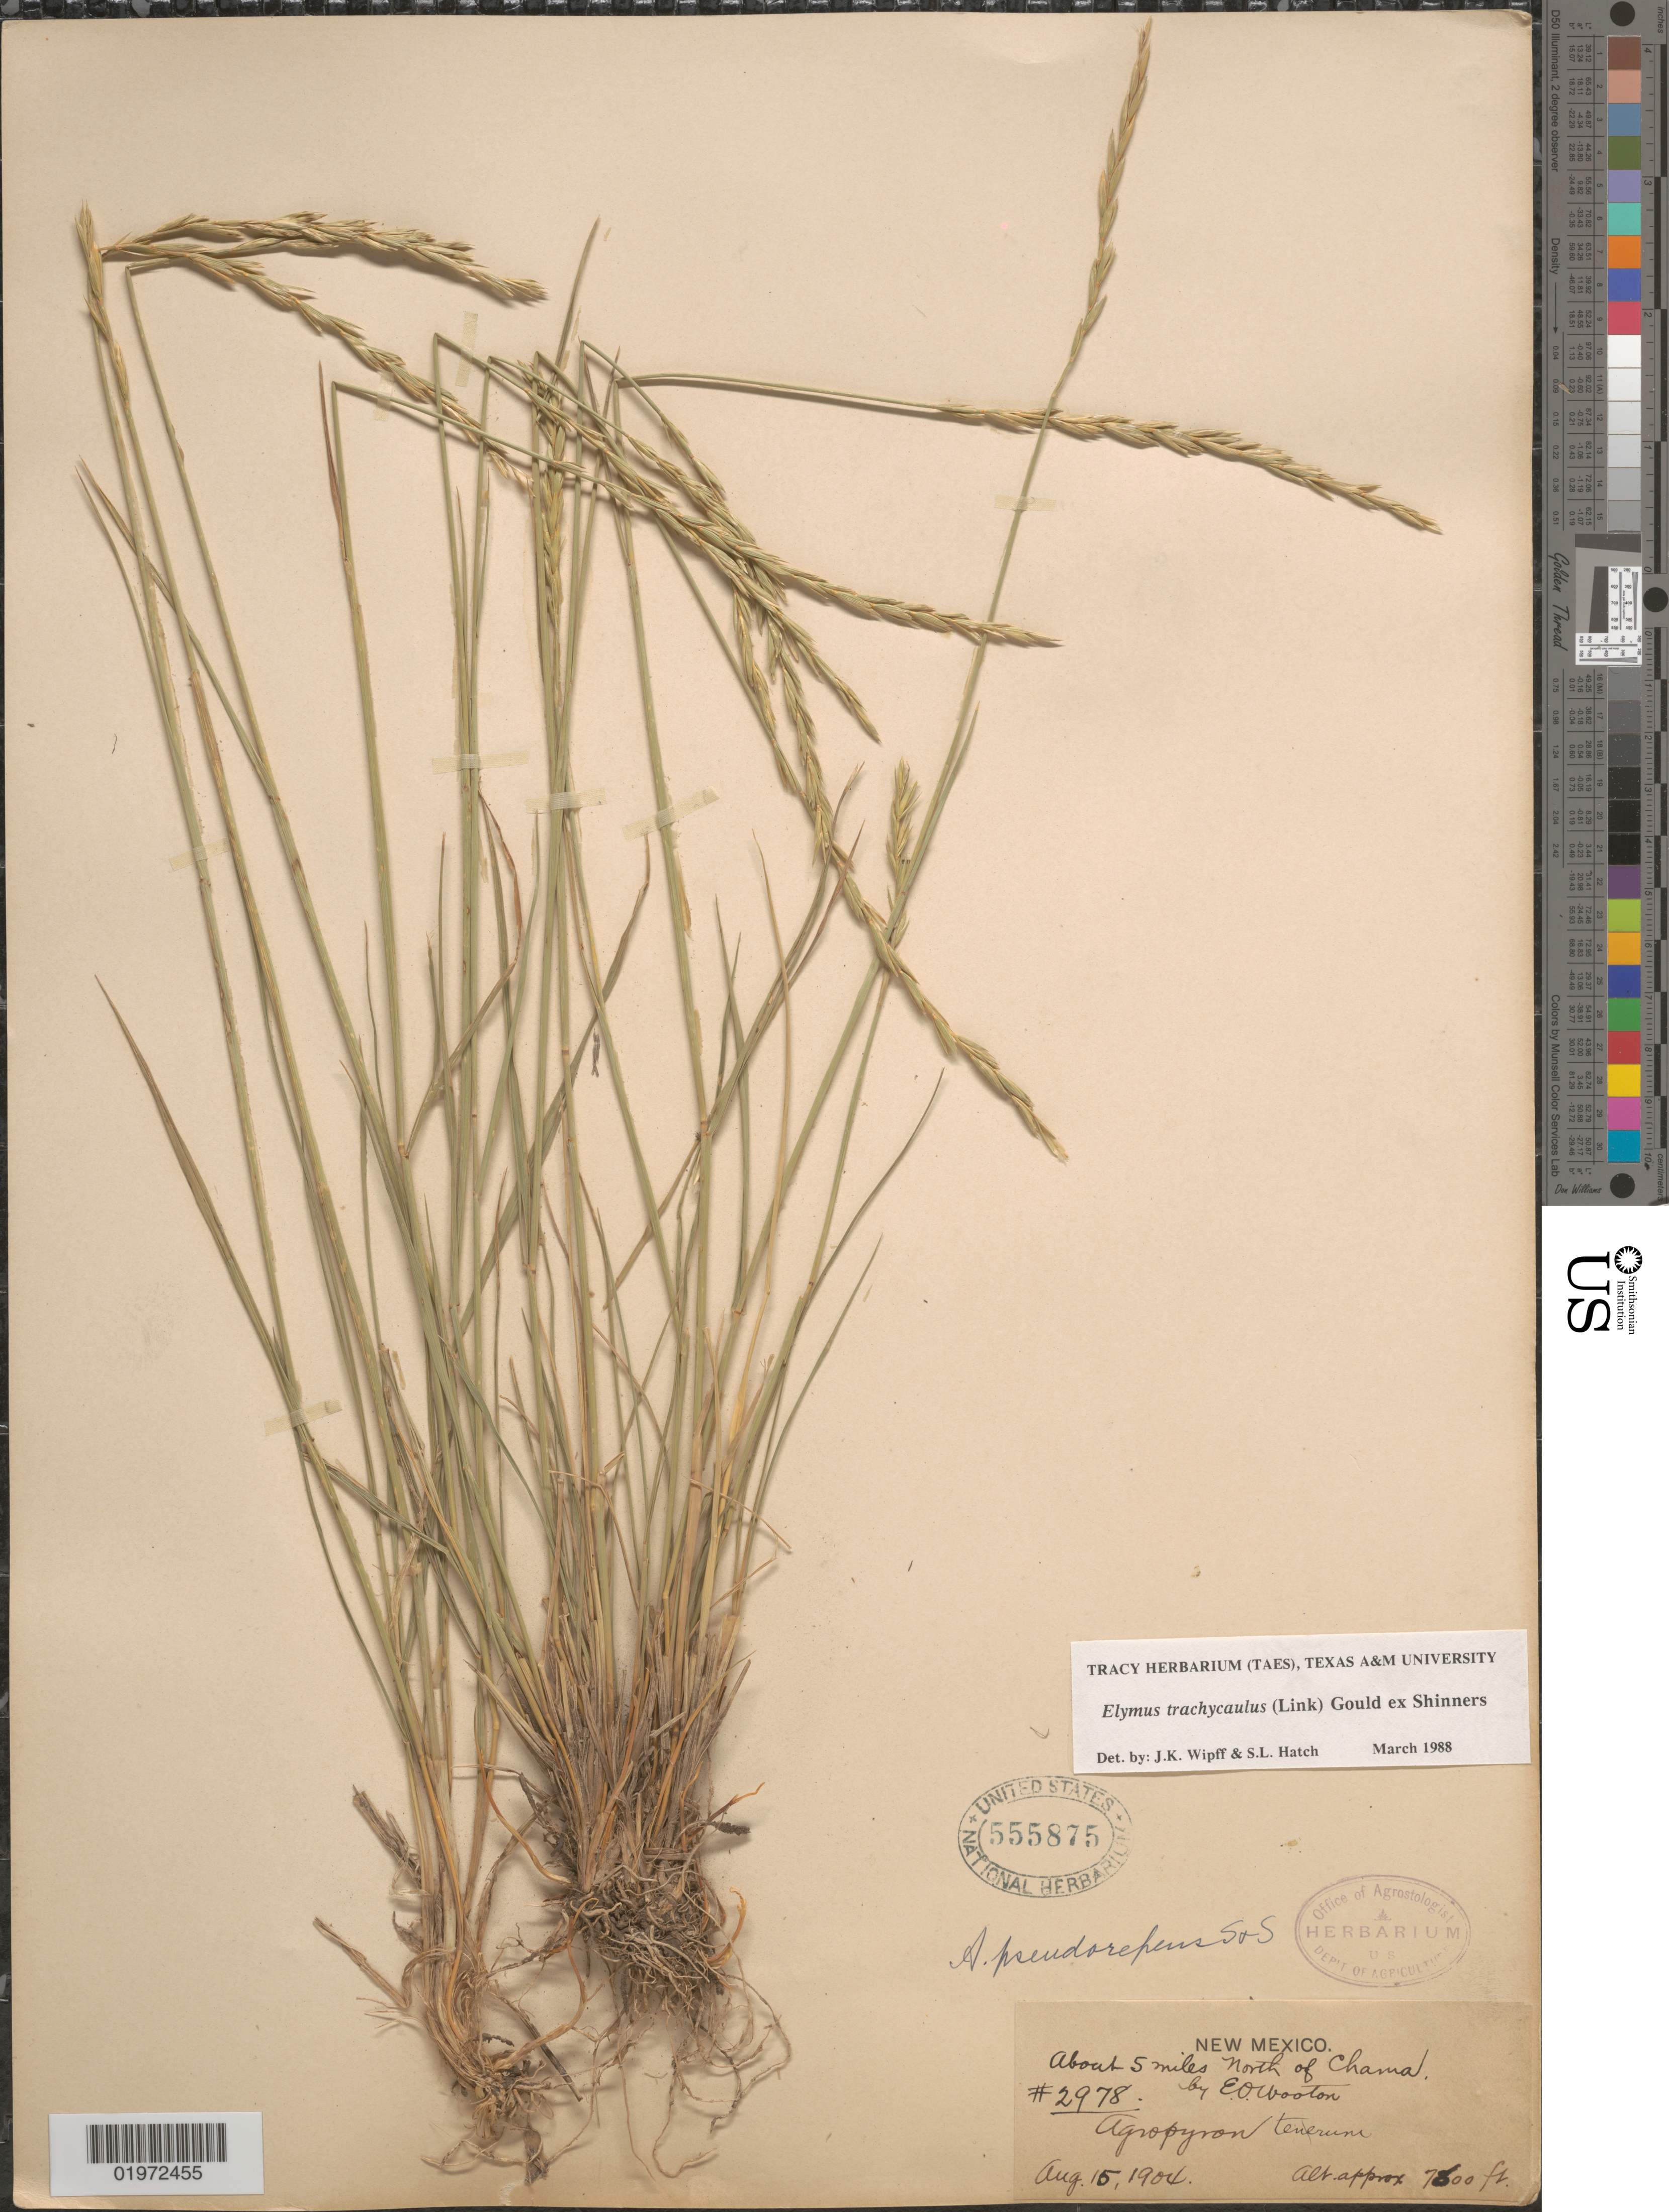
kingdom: Plantae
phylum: Tracheophyta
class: Liliopsida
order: Poales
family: Poaceae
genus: Elymus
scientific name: Elymus trachycaulus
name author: (Link) Gould ex Shinners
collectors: E. O. Wooton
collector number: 2978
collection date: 1904-08-15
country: United States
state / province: New Mexico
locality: About 5 miles North of Chama.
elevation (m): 2377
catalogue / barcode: US 555875